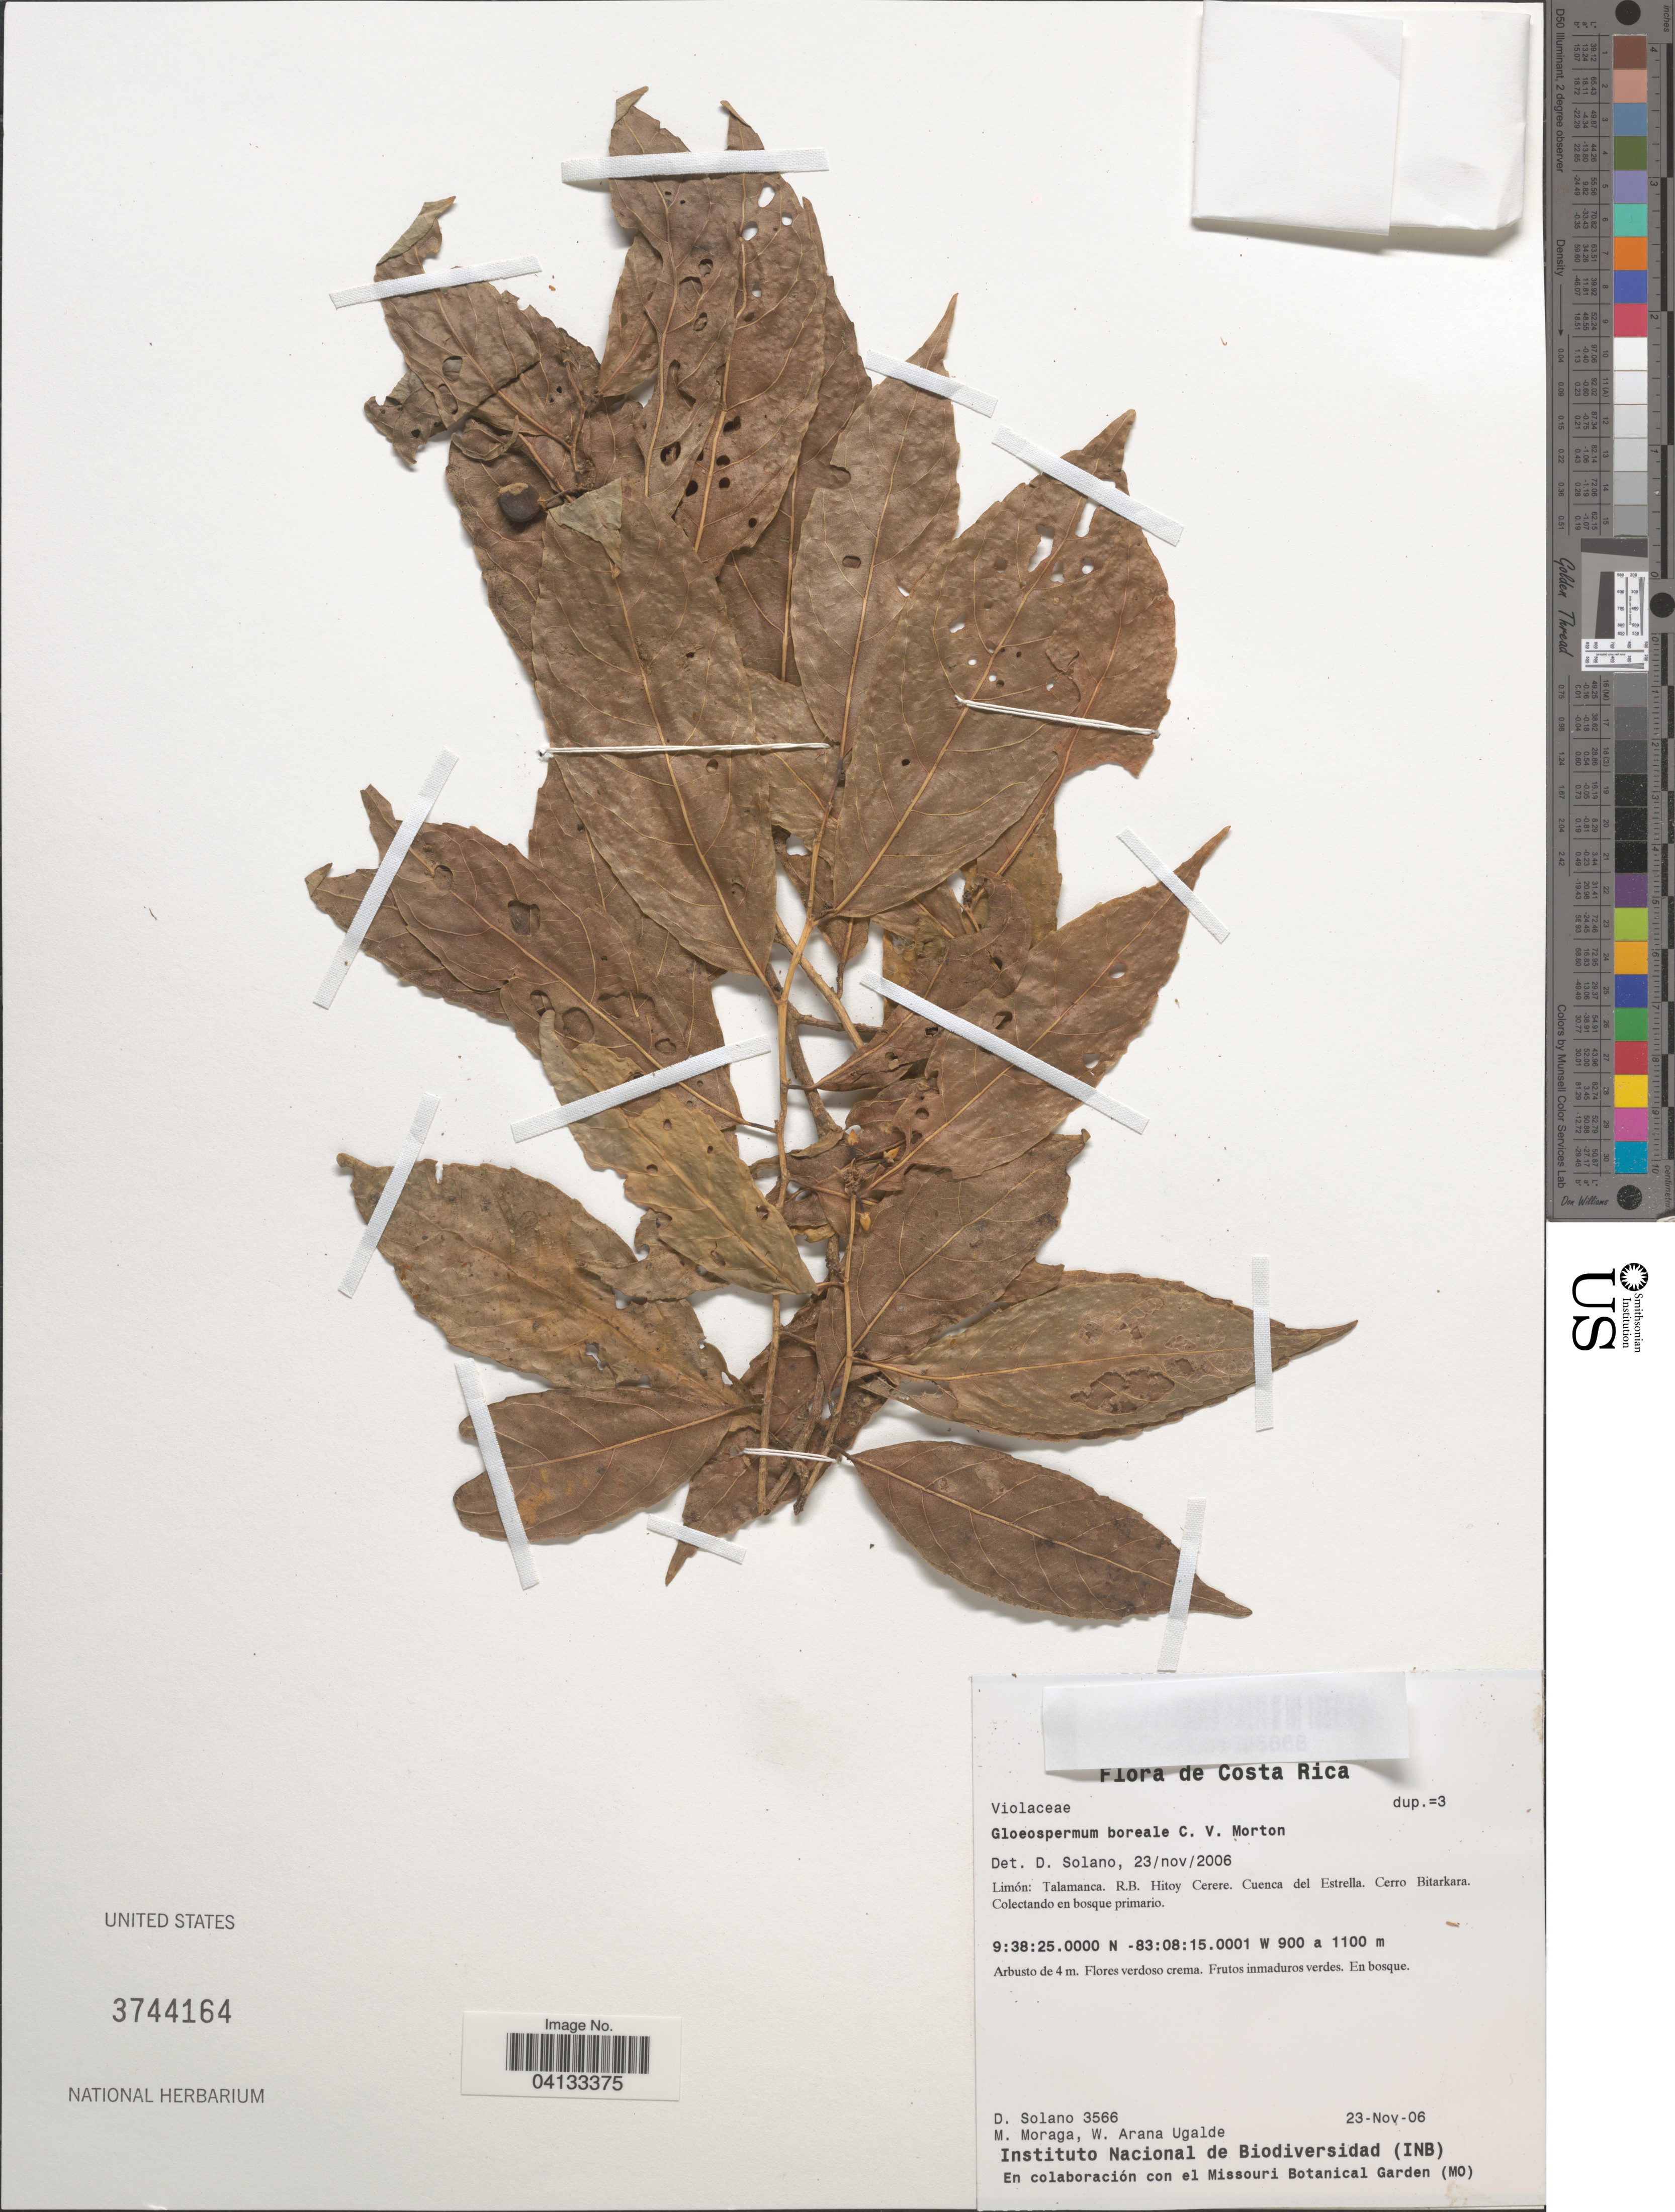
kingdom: Plantae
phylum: Tracheophyta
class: Magnoliopsida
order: Malpighiales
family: Violaceae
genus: Gloeospermum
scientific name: Gloeospermum boreale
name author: C.V. Morton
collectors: D. Solano, M. Moraga & W. Arana Ugalde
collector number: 3566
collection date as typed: Transcribed d/m/y: 23/11/6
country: Costa Rica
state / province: Limón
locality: Talamanca. R.B. Hitoy Cerere. Cuenca del Estrella. Cerro Bitarkara.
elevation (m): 900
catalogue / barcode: US 3744164